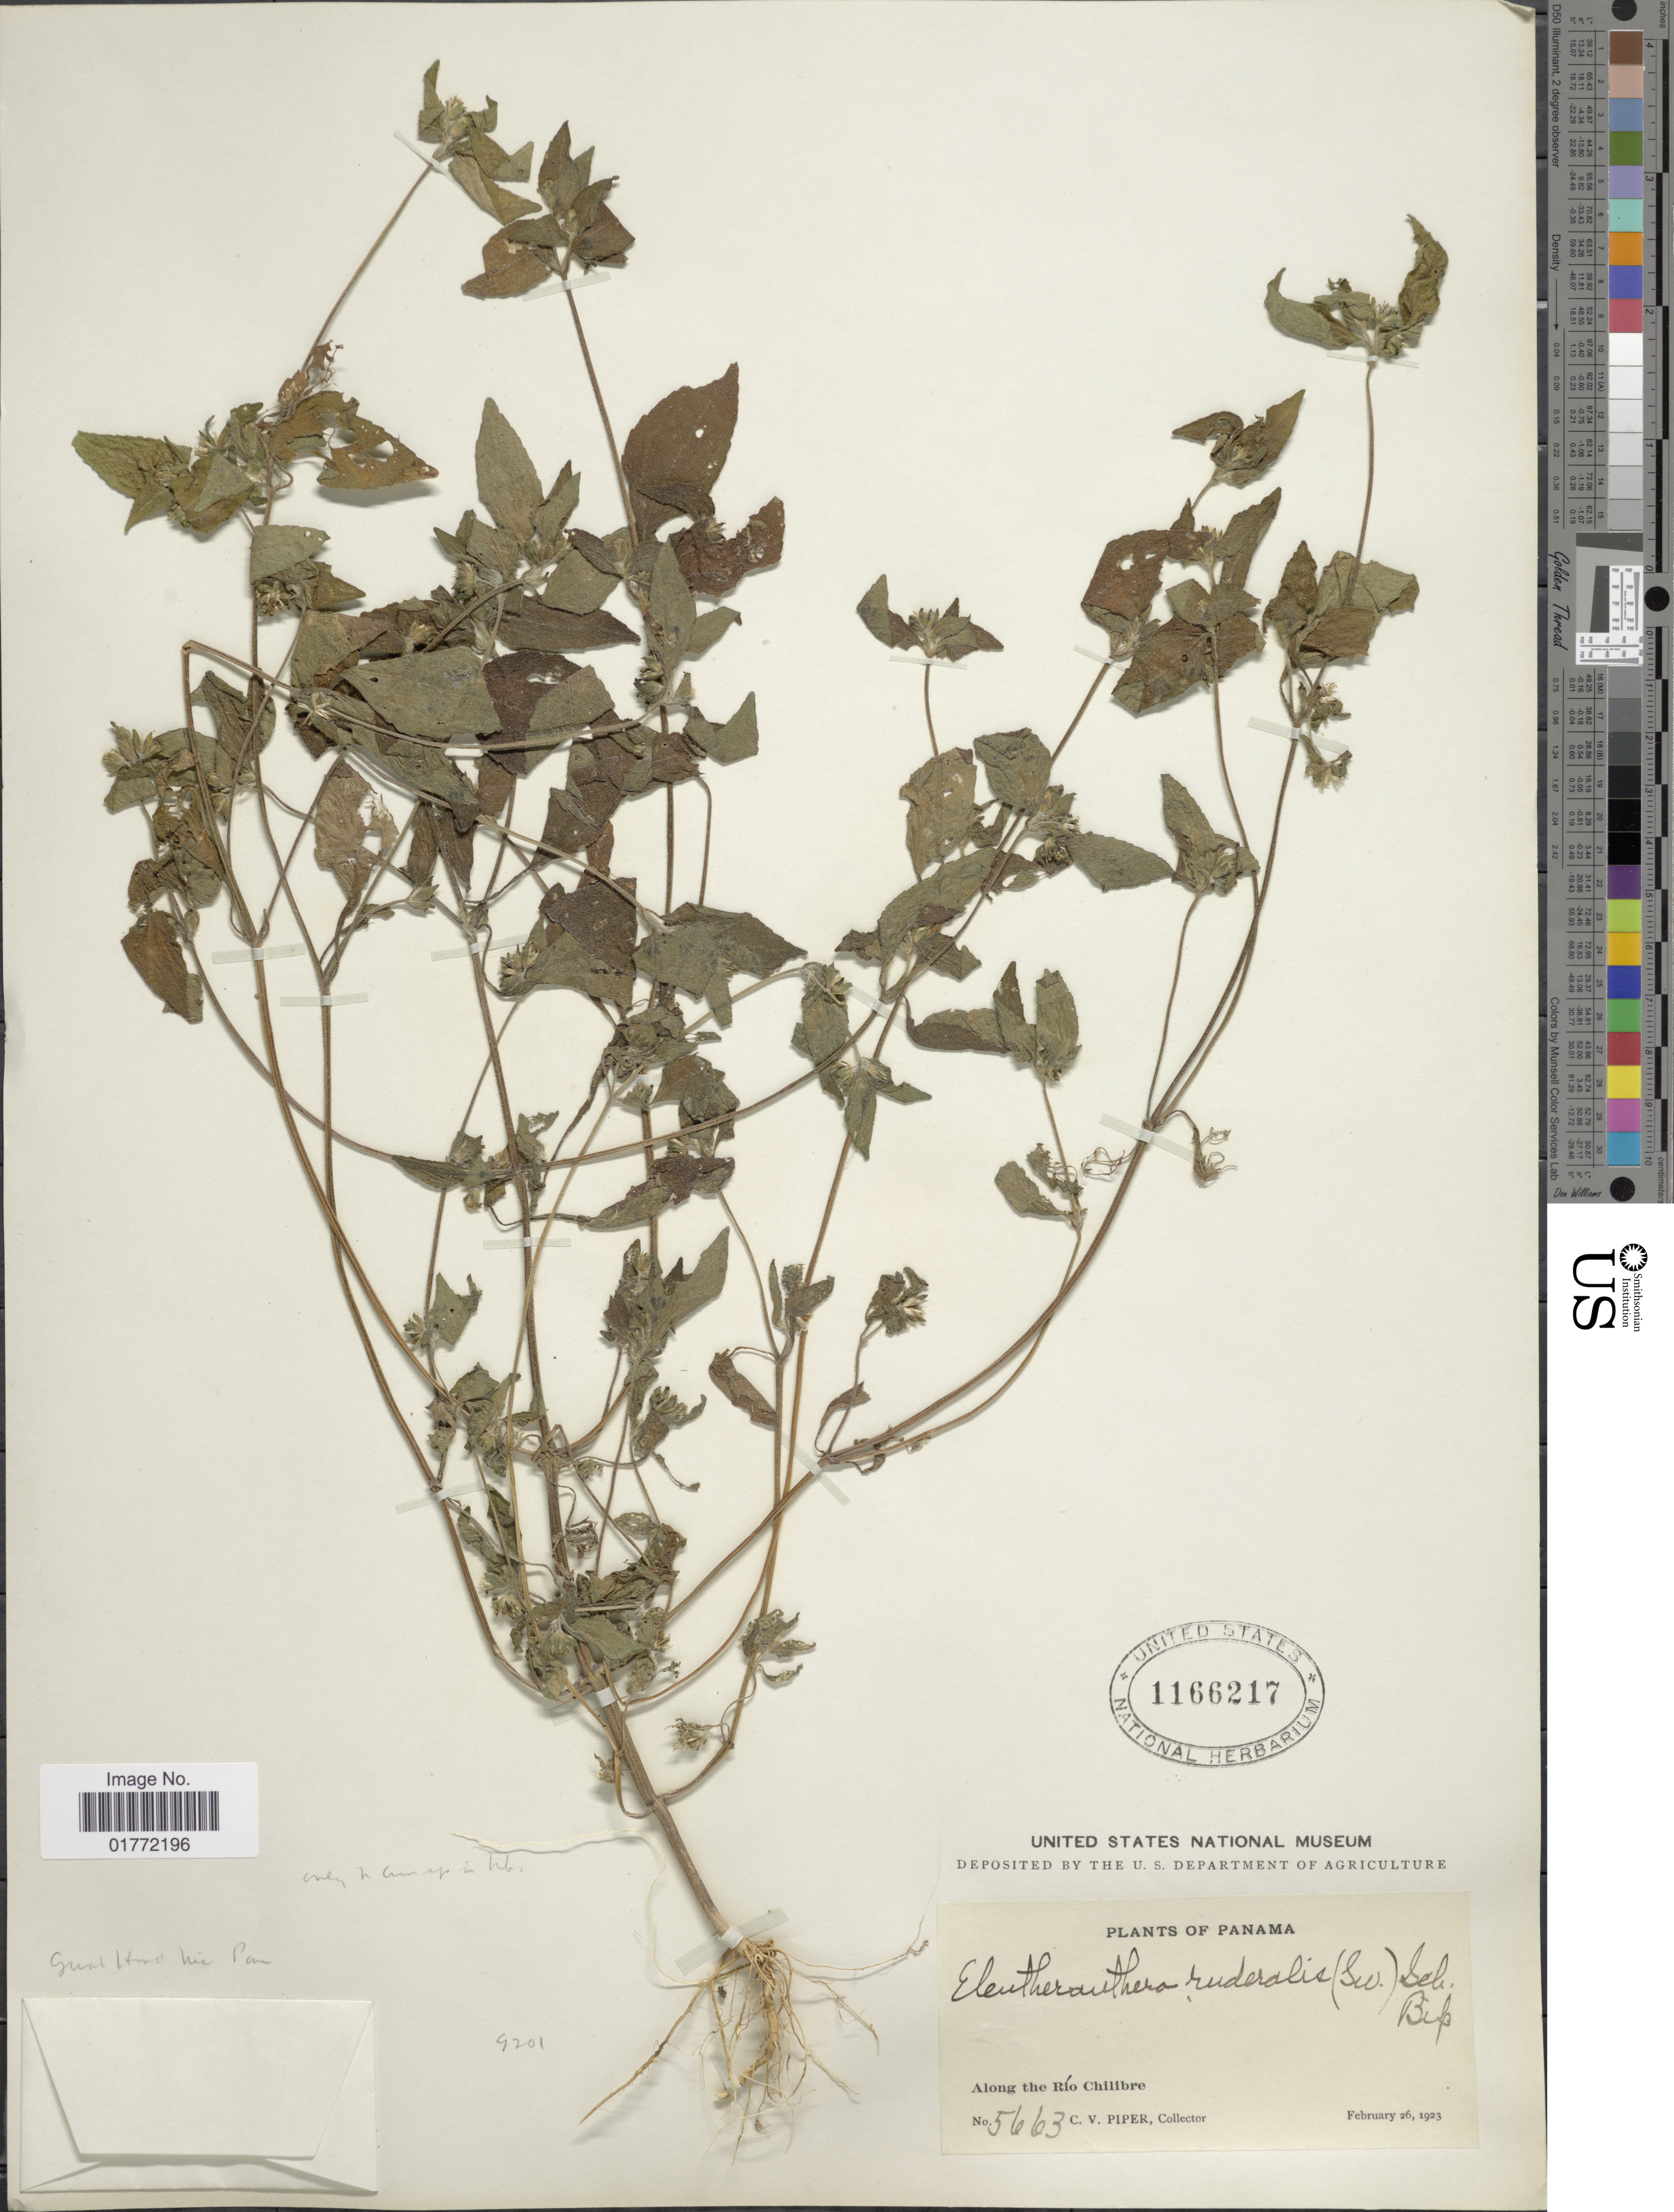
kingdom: Plantae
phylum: Tracheophyta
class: Magnoliopsida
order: Asterales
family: Asteraceae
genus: Eleutheranthera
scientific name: Eleutheranthera ruderalis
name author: (Sw.) Sch. Bip.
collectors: C. V. Piper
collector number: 5663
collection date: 1923-02-26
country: Panama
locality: Along the Rio Chilibre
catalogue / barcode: US 1166217